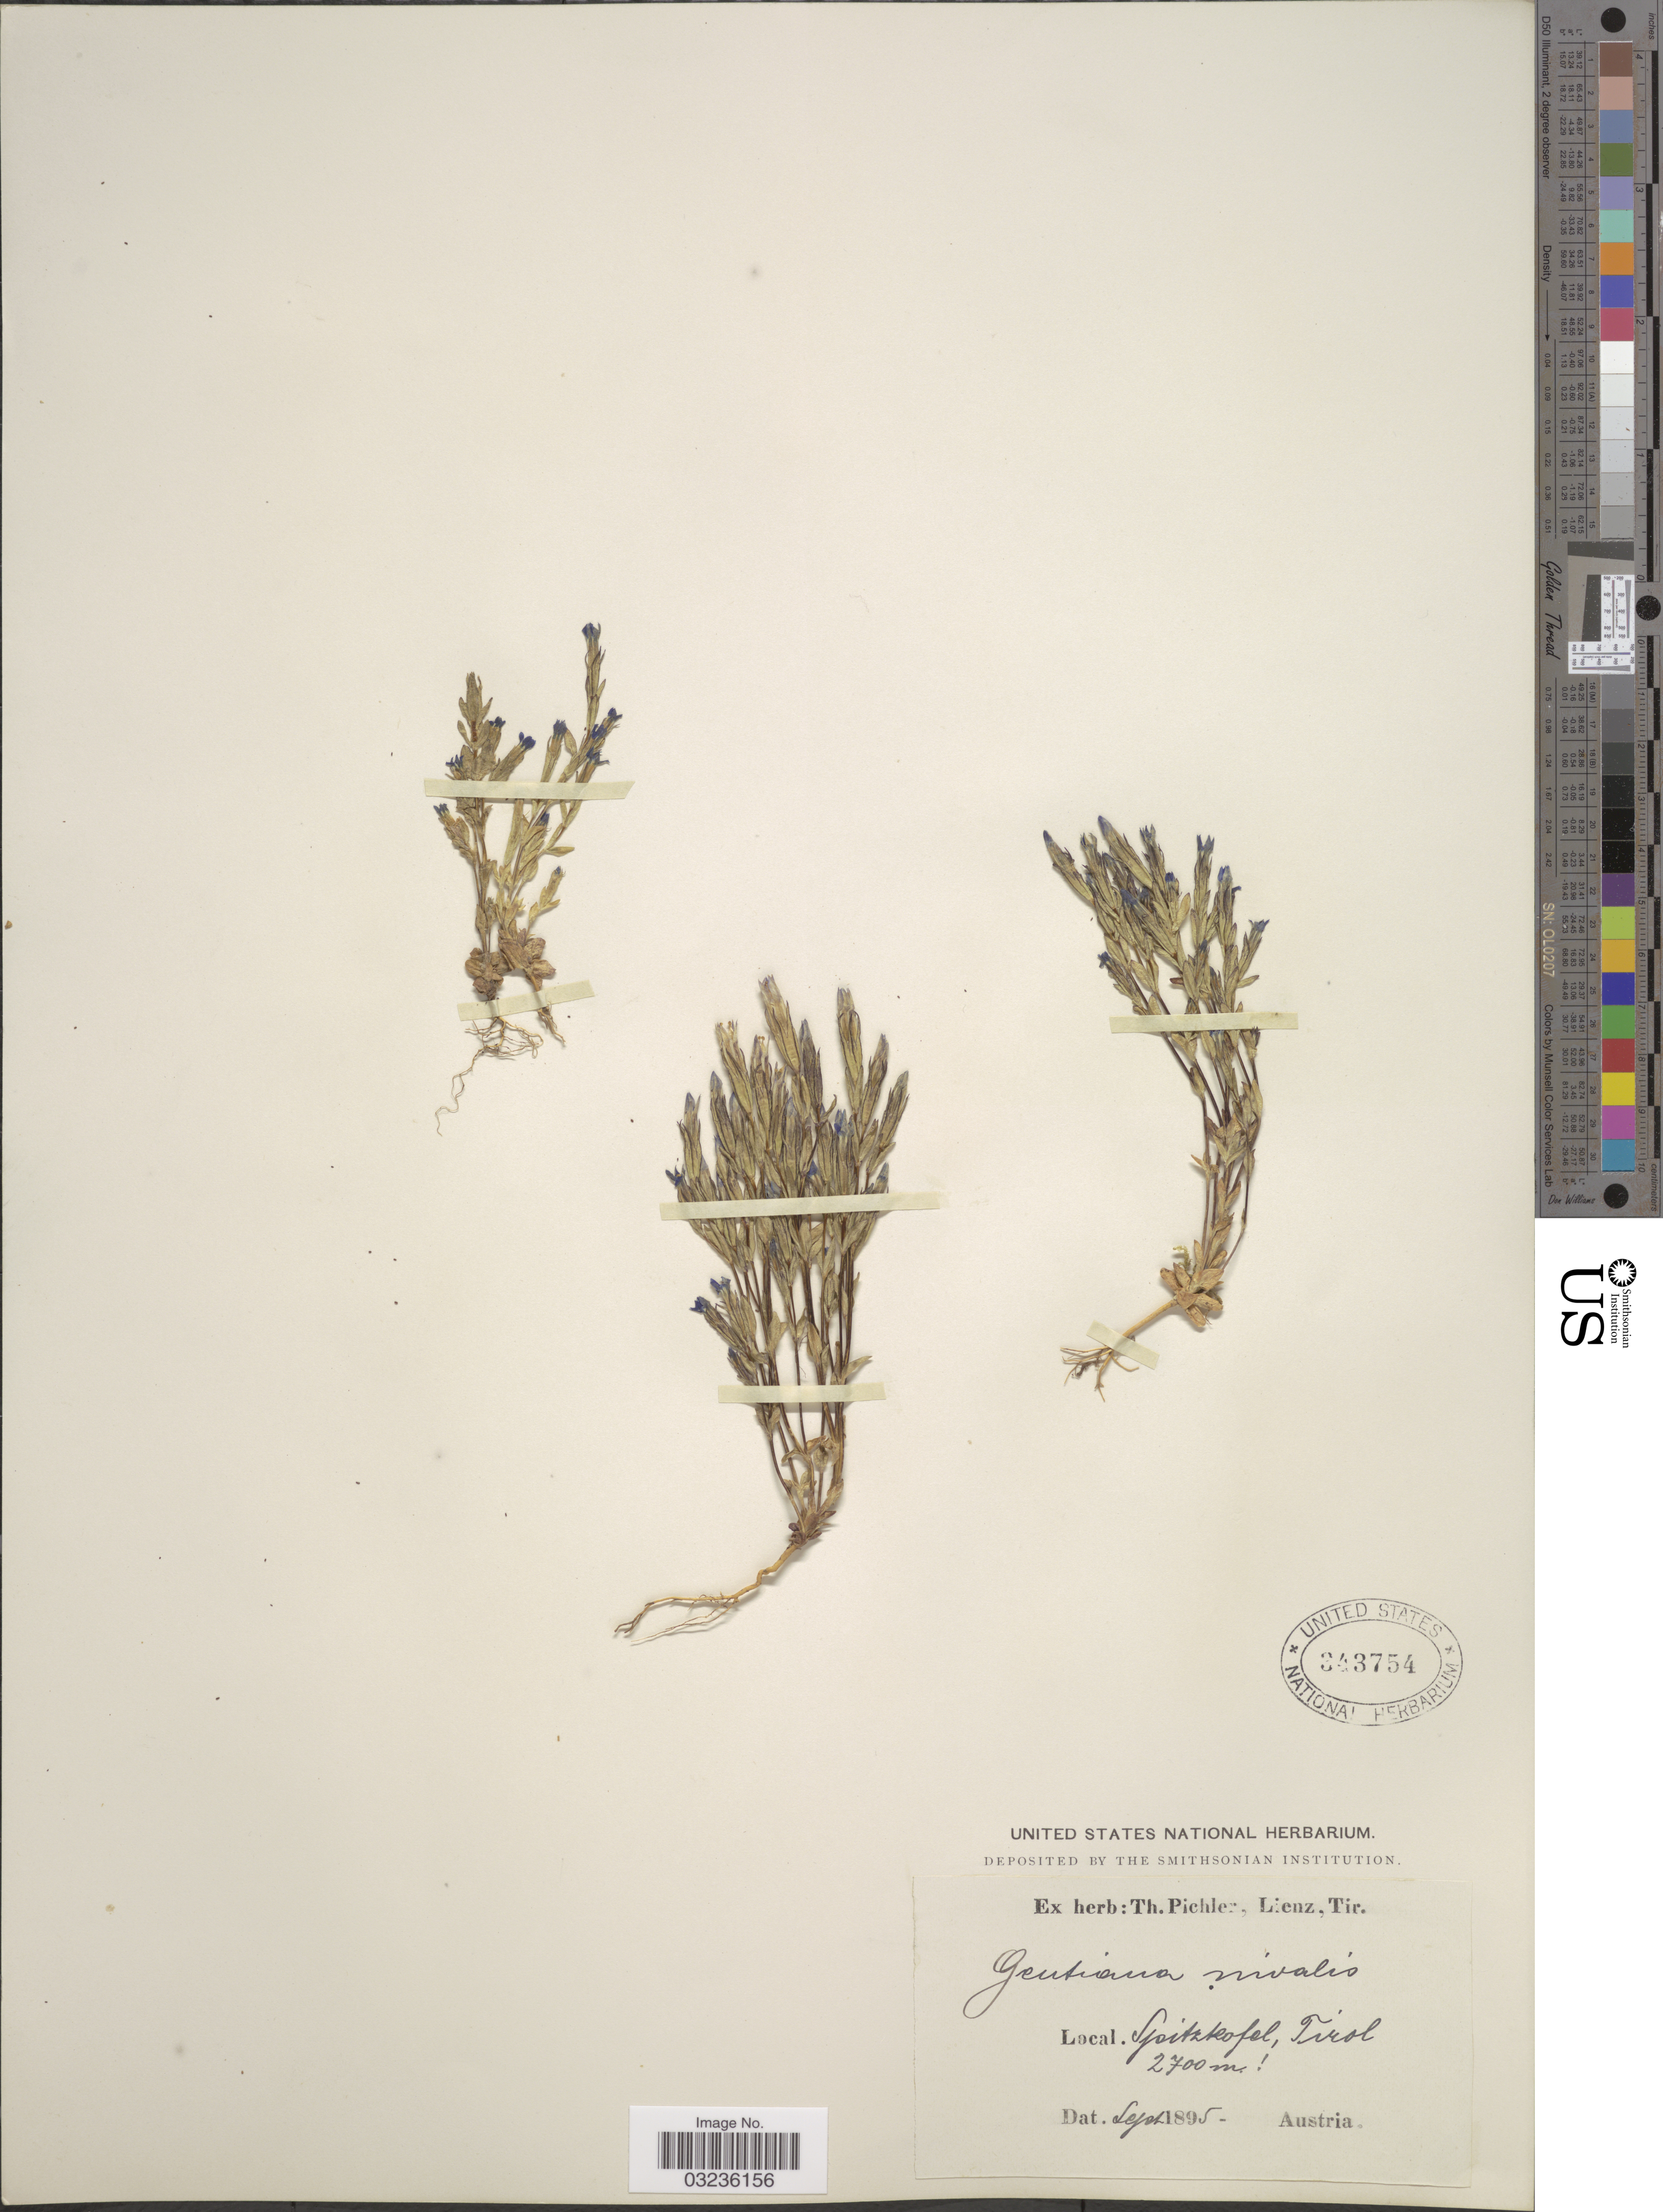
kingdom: Plantae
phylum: Tracheophyta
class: Magnoliopsida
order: Gentianales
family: Gentianaceae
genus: Gentiana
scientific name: Gentiana nivalis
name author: L.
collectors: T. Pichler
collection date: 1895-09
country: Austria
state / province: Tirol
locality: Spitzkofel, Tirol.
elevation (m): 2700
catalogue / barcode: US 343754